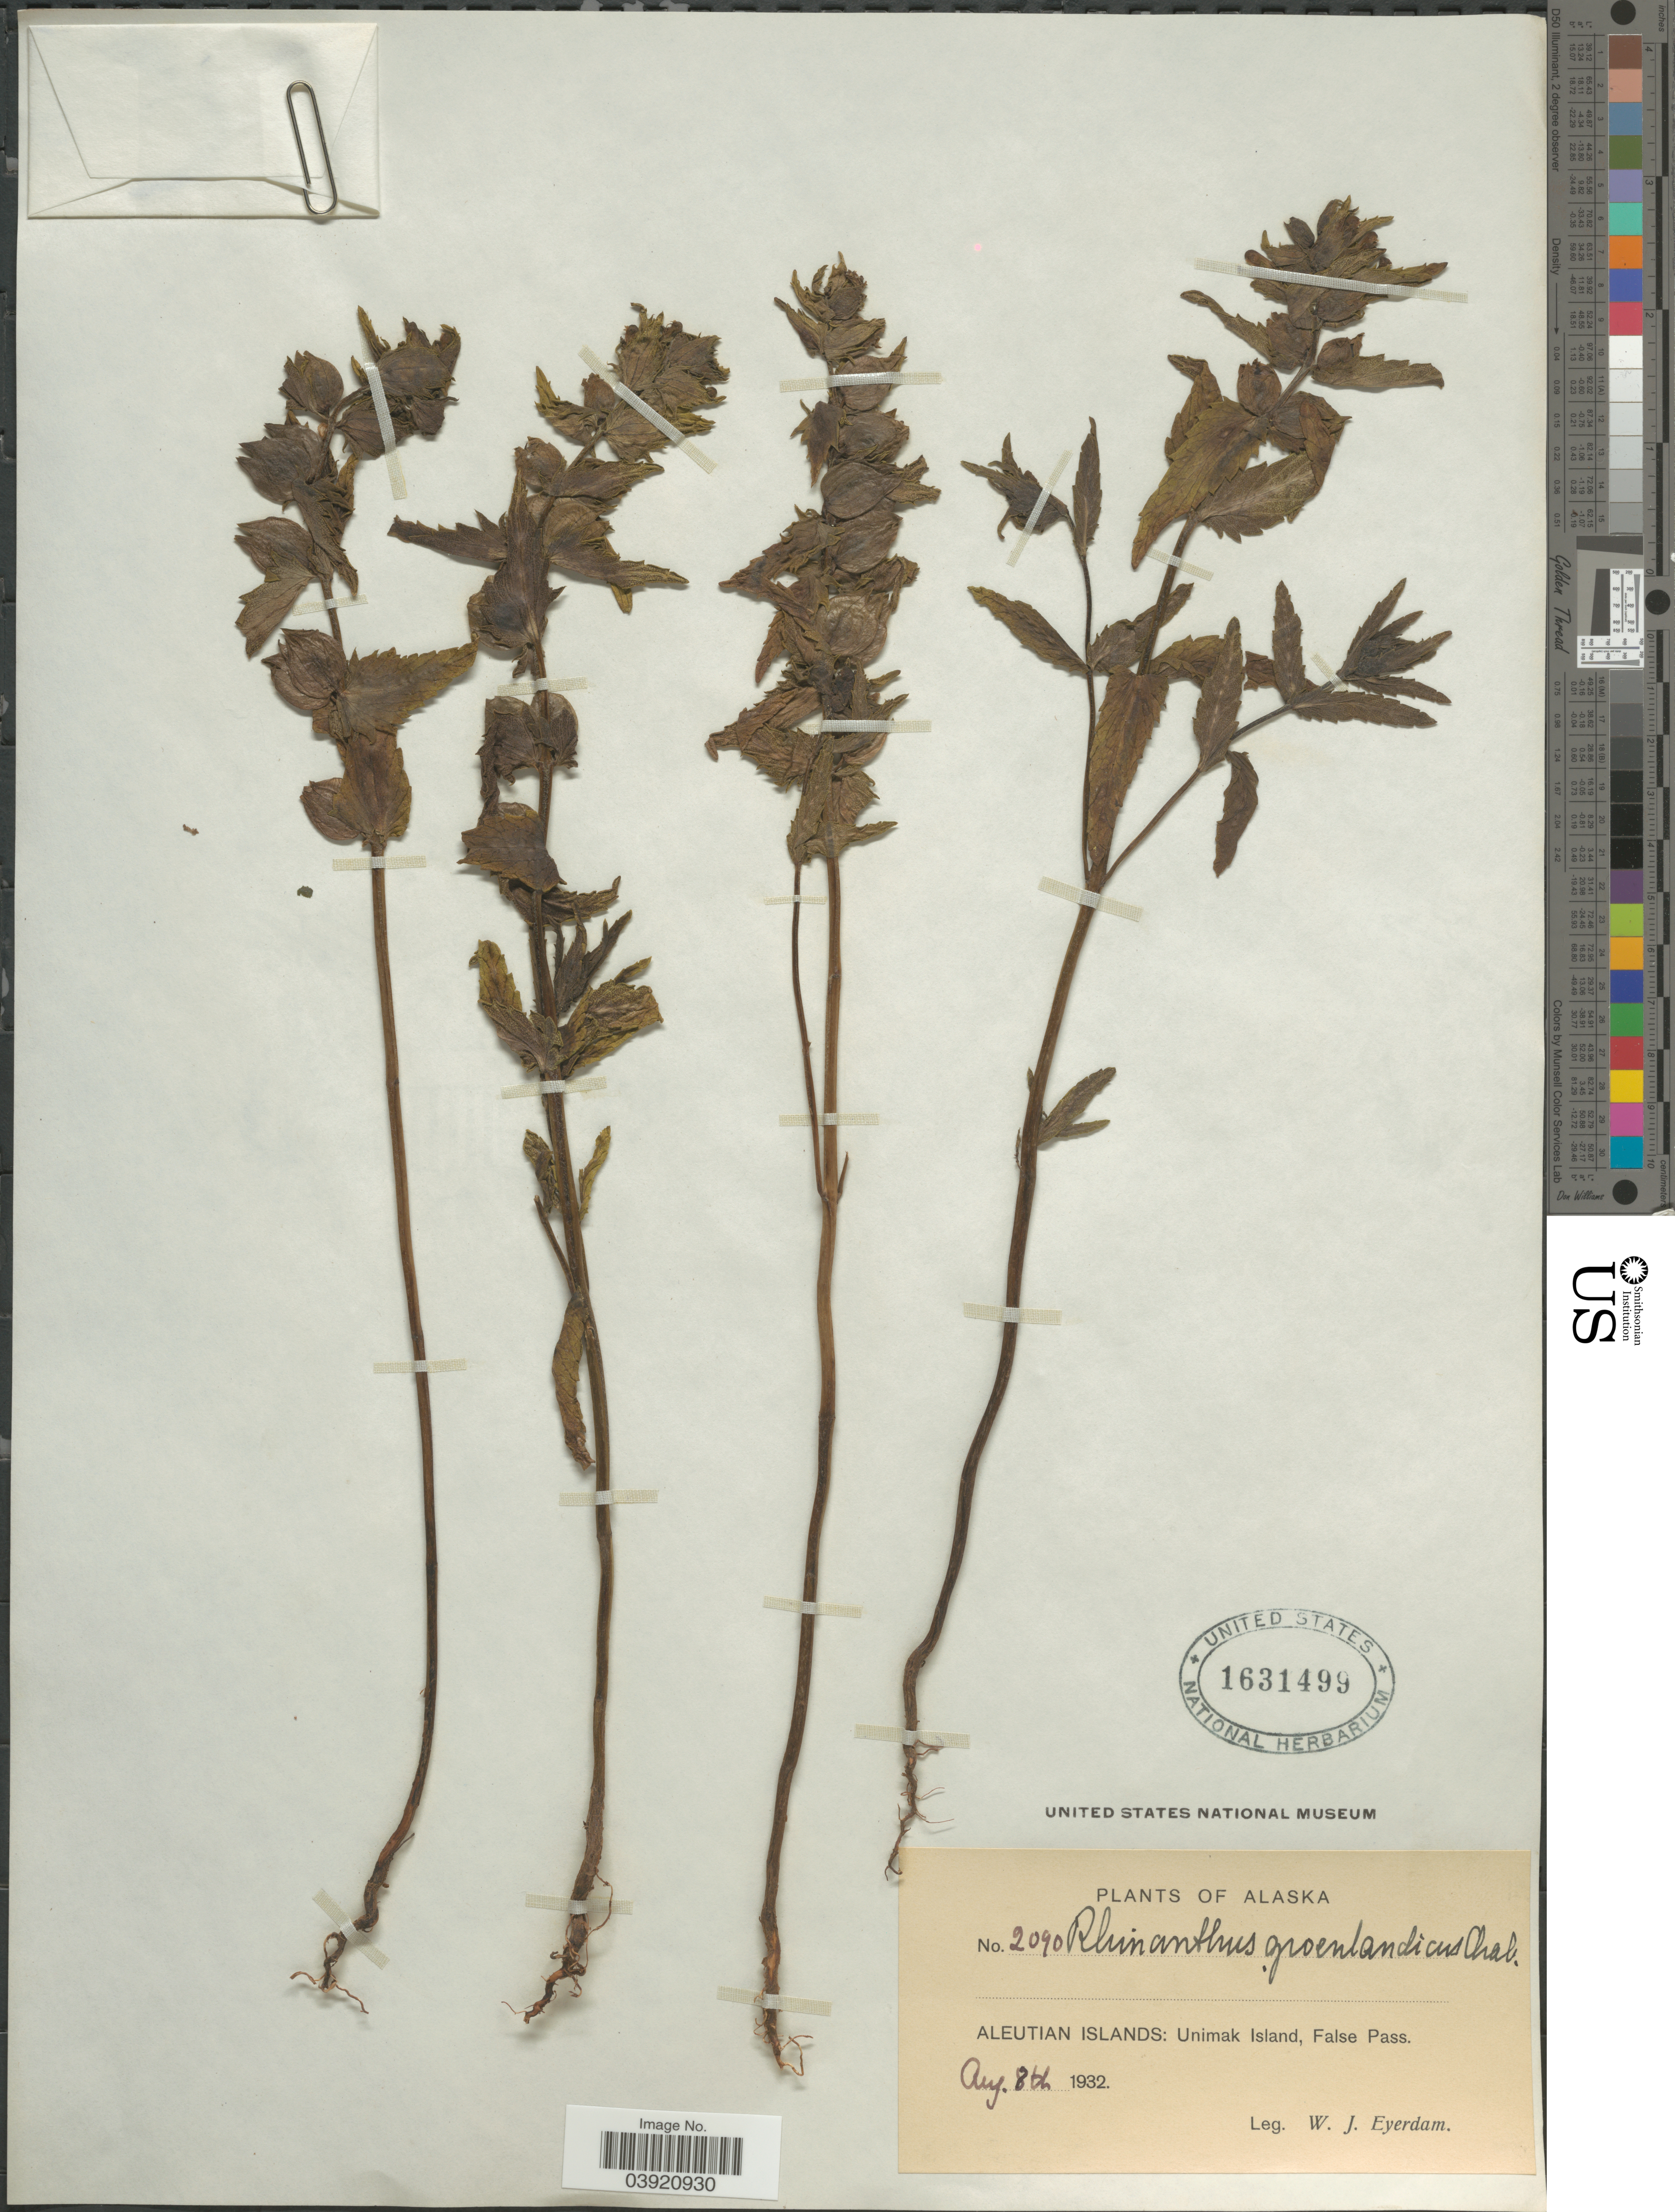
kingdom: Plantae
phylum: Tracheophyta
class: Magnoliopsida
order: Lamiales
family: Orobanchaceae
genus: Rhinanthus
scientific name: Rhinanthus minor subsp. groenlandicus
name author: (Chabert) Neum.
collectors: W. J. Eyerdam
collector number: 2090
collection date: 1932-08-08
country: United States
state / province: Alaska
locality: Aleutian Islands: Unimak Island, False Pass.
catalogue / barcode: US 1631499